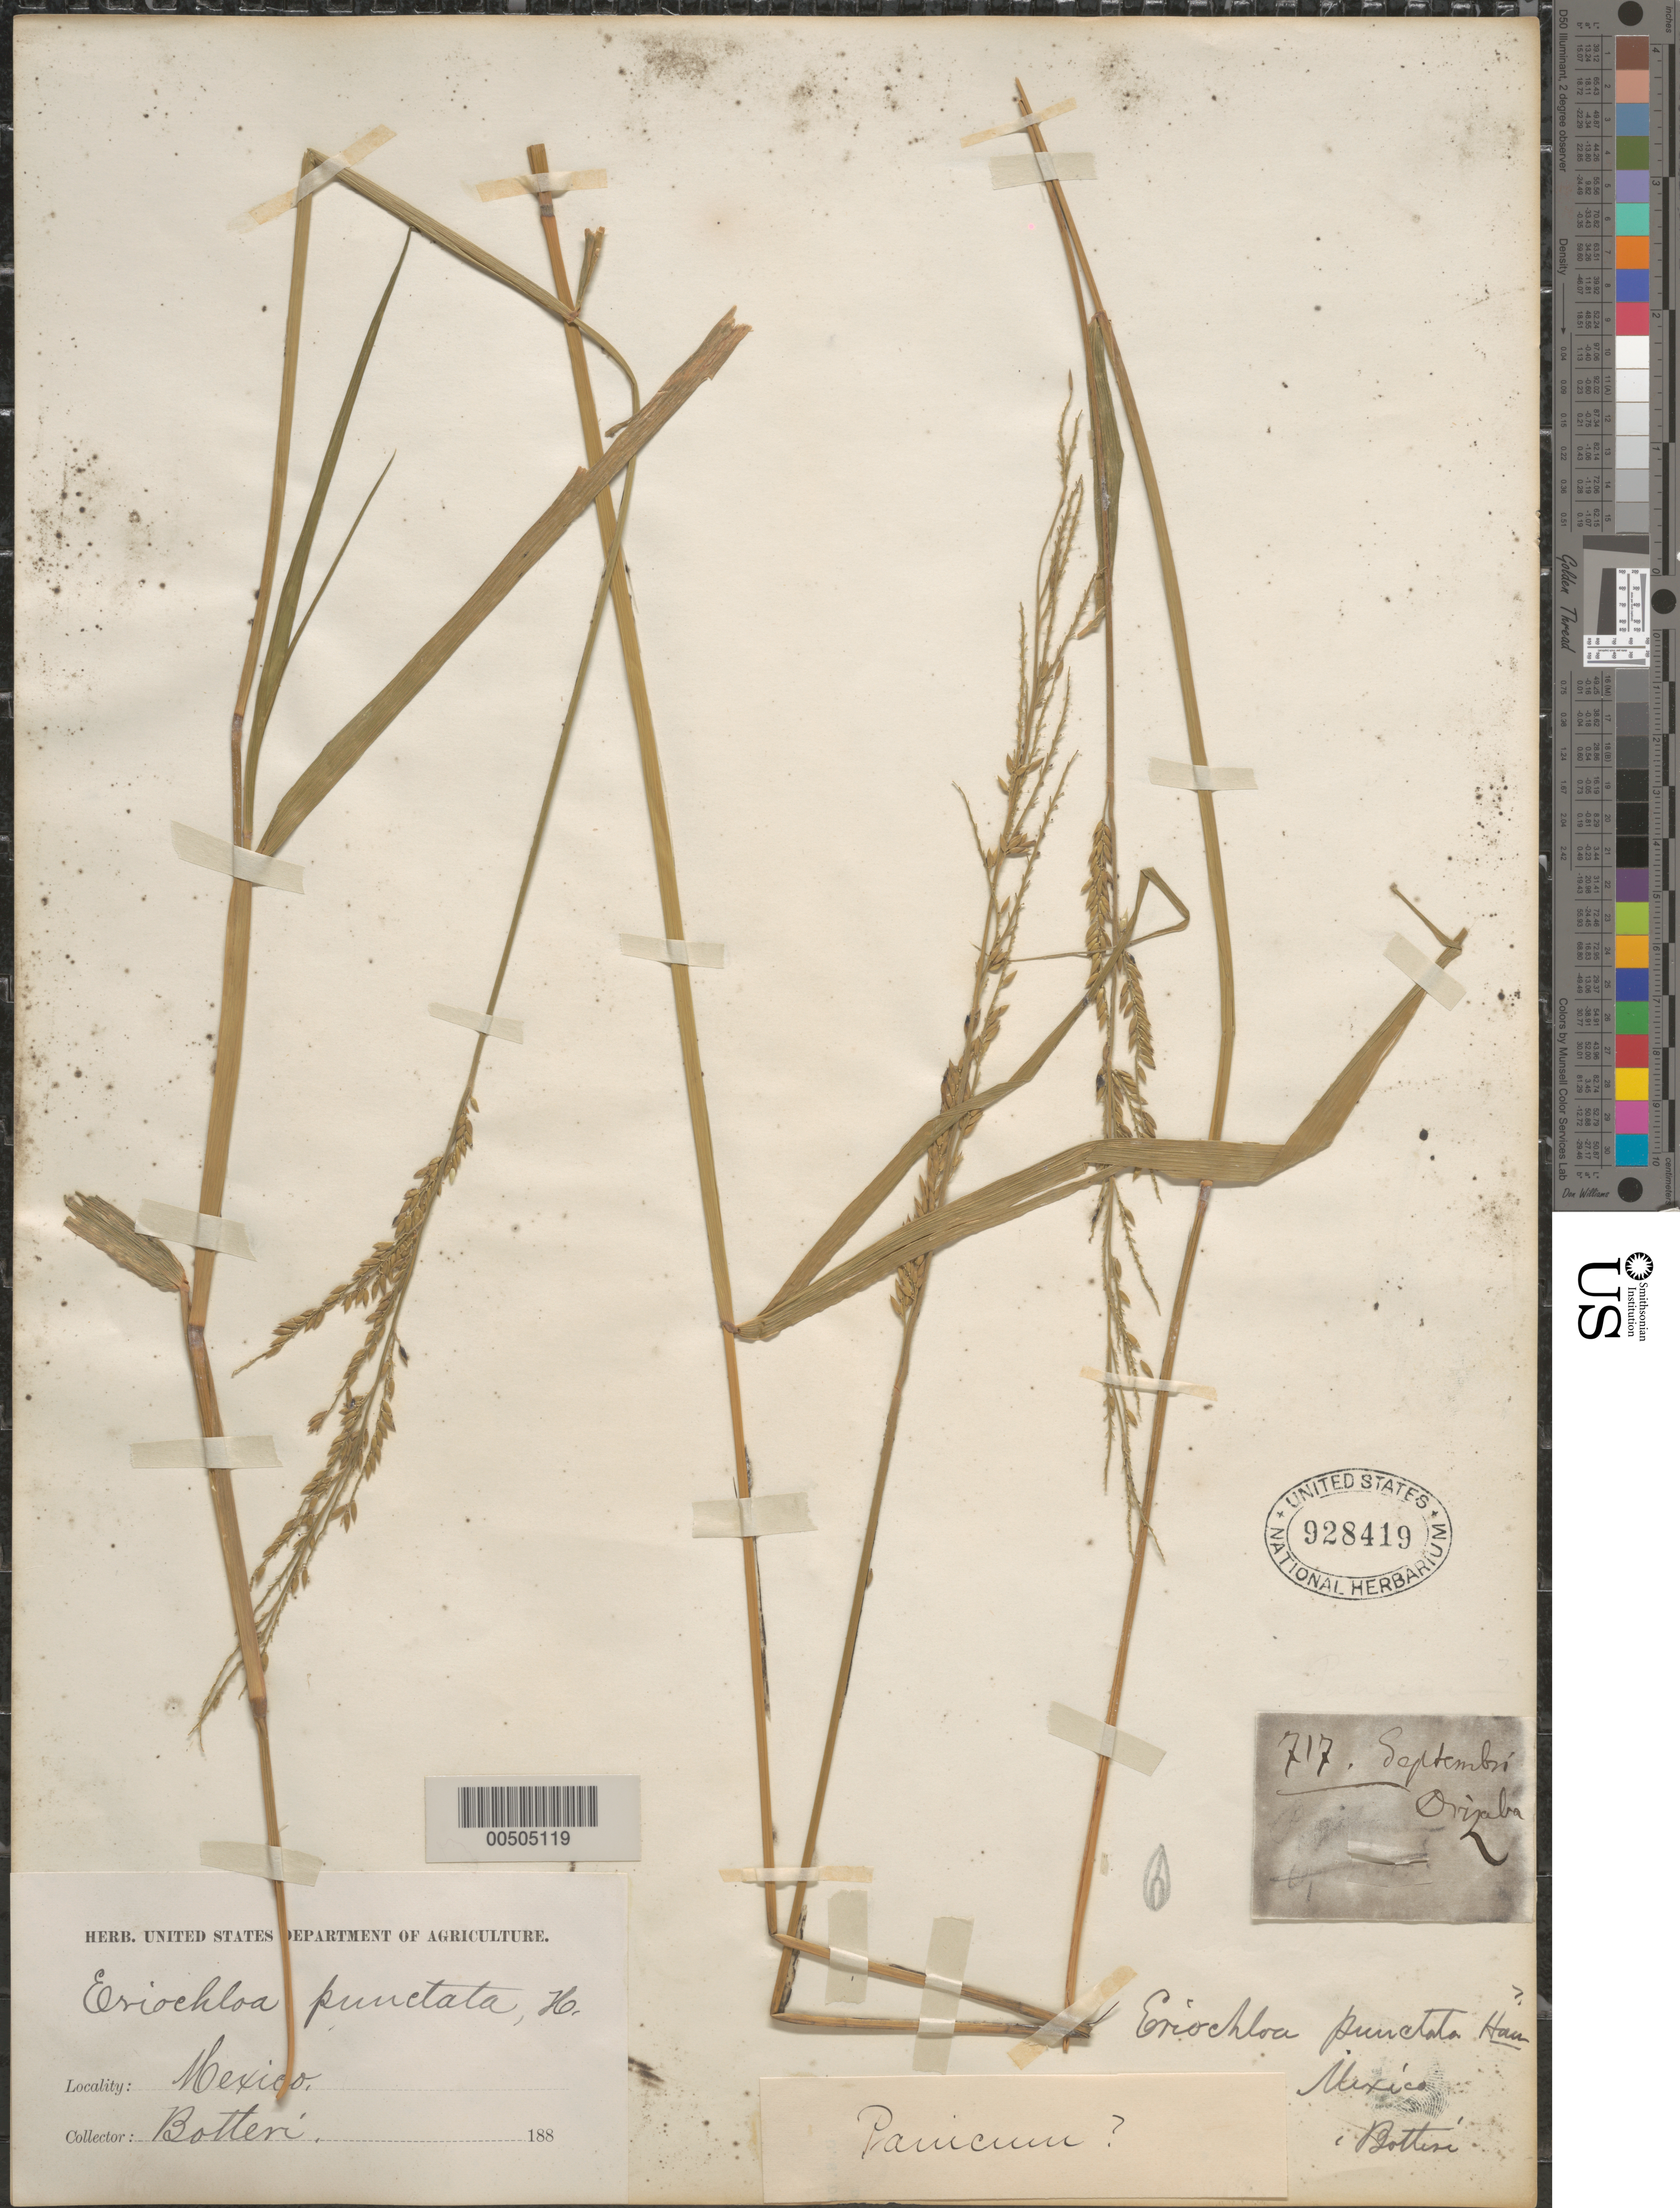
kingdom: Plantae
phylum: Tracheophyta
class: Liliopsida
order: Poales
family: Poaceae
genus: Eriochloa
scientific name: Eriochloa punctata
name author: (L.) Desv. ex Ham.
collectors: -. Botteri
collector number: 717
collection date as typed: Sep 188?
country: Mexico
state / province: Veracruz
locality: Orizaba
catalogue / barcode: US 928419